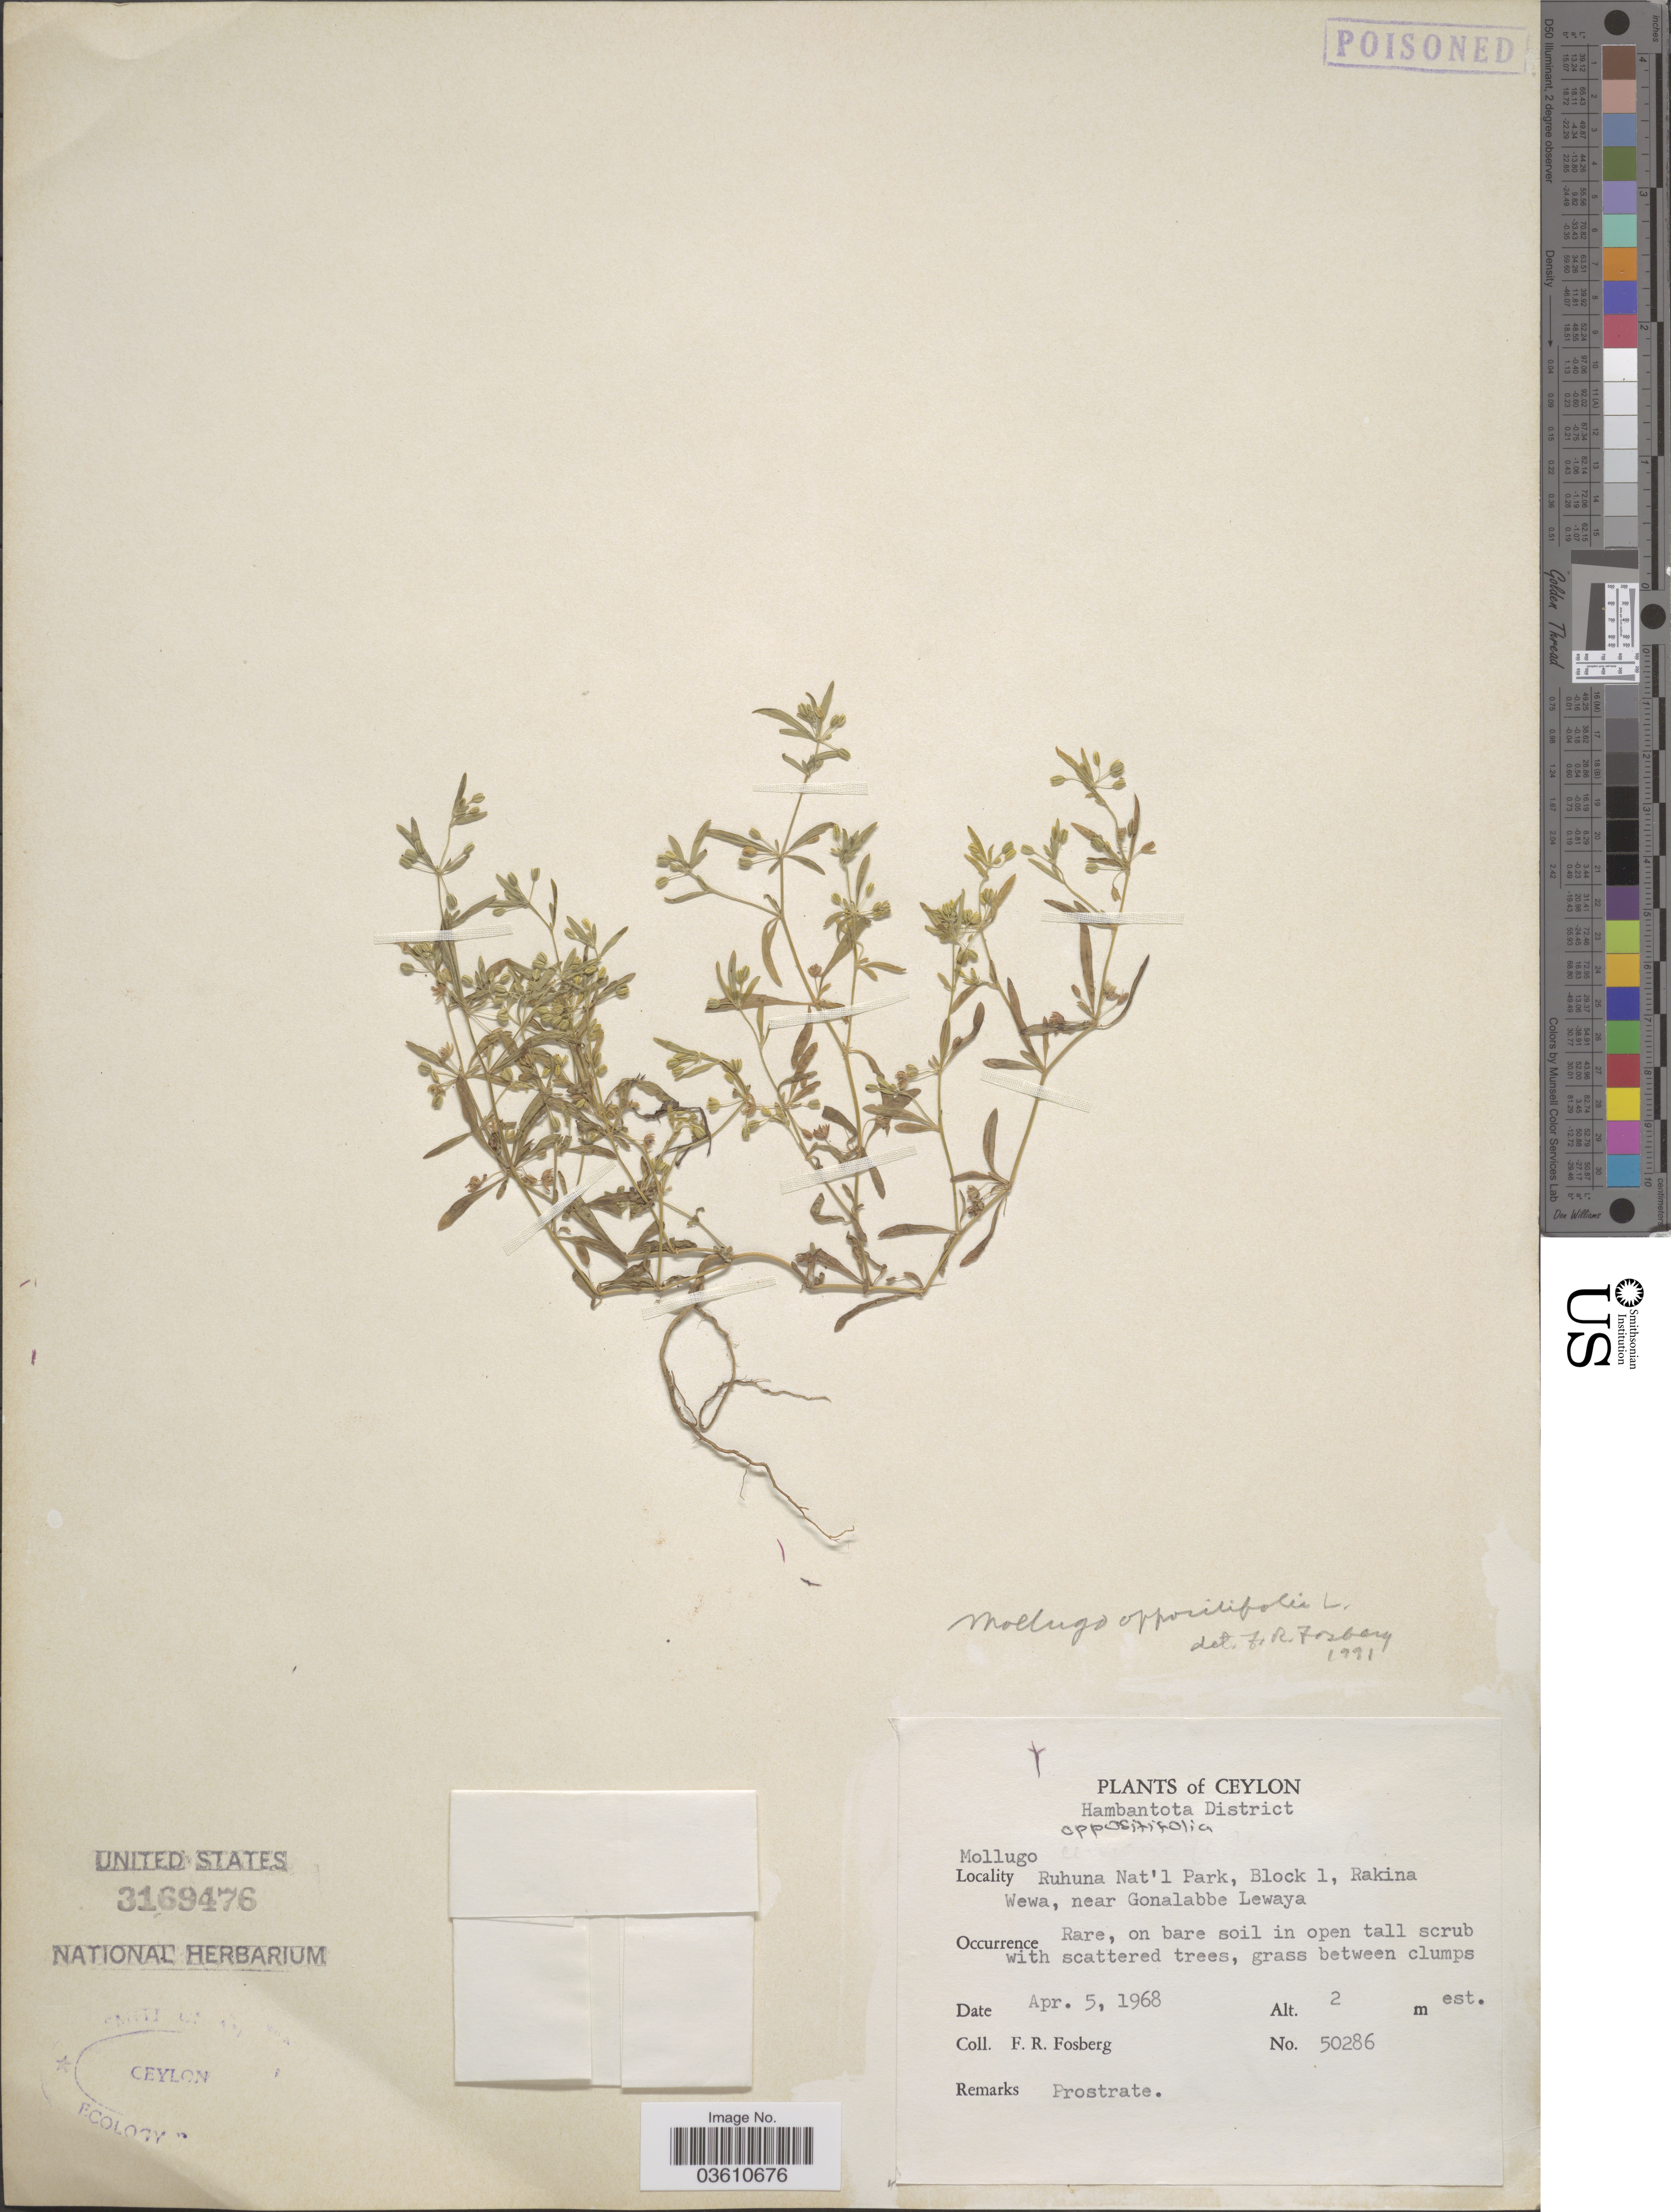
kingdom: Plantae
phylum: Tracheophyta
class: Magnoliopsida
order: Caryophyllales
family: Molluginaceae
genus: Glinus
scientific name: Glinus oppositifolius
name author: (L.) Aug. DC.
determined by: Strong, Mark T., (BOT), Smithsonian Institution - National Museum of Natural History (UNITED STATES)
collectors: F. R. Fosberg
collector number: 50286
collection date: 1968-04-05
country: Sri Lanka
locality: Ceylon. Hambantota District. Ruhuna Nat'l Park, Block 1, Rakina Wewa, near Gonalabbe Lewaya.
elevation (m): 2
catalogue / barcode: US 3169476